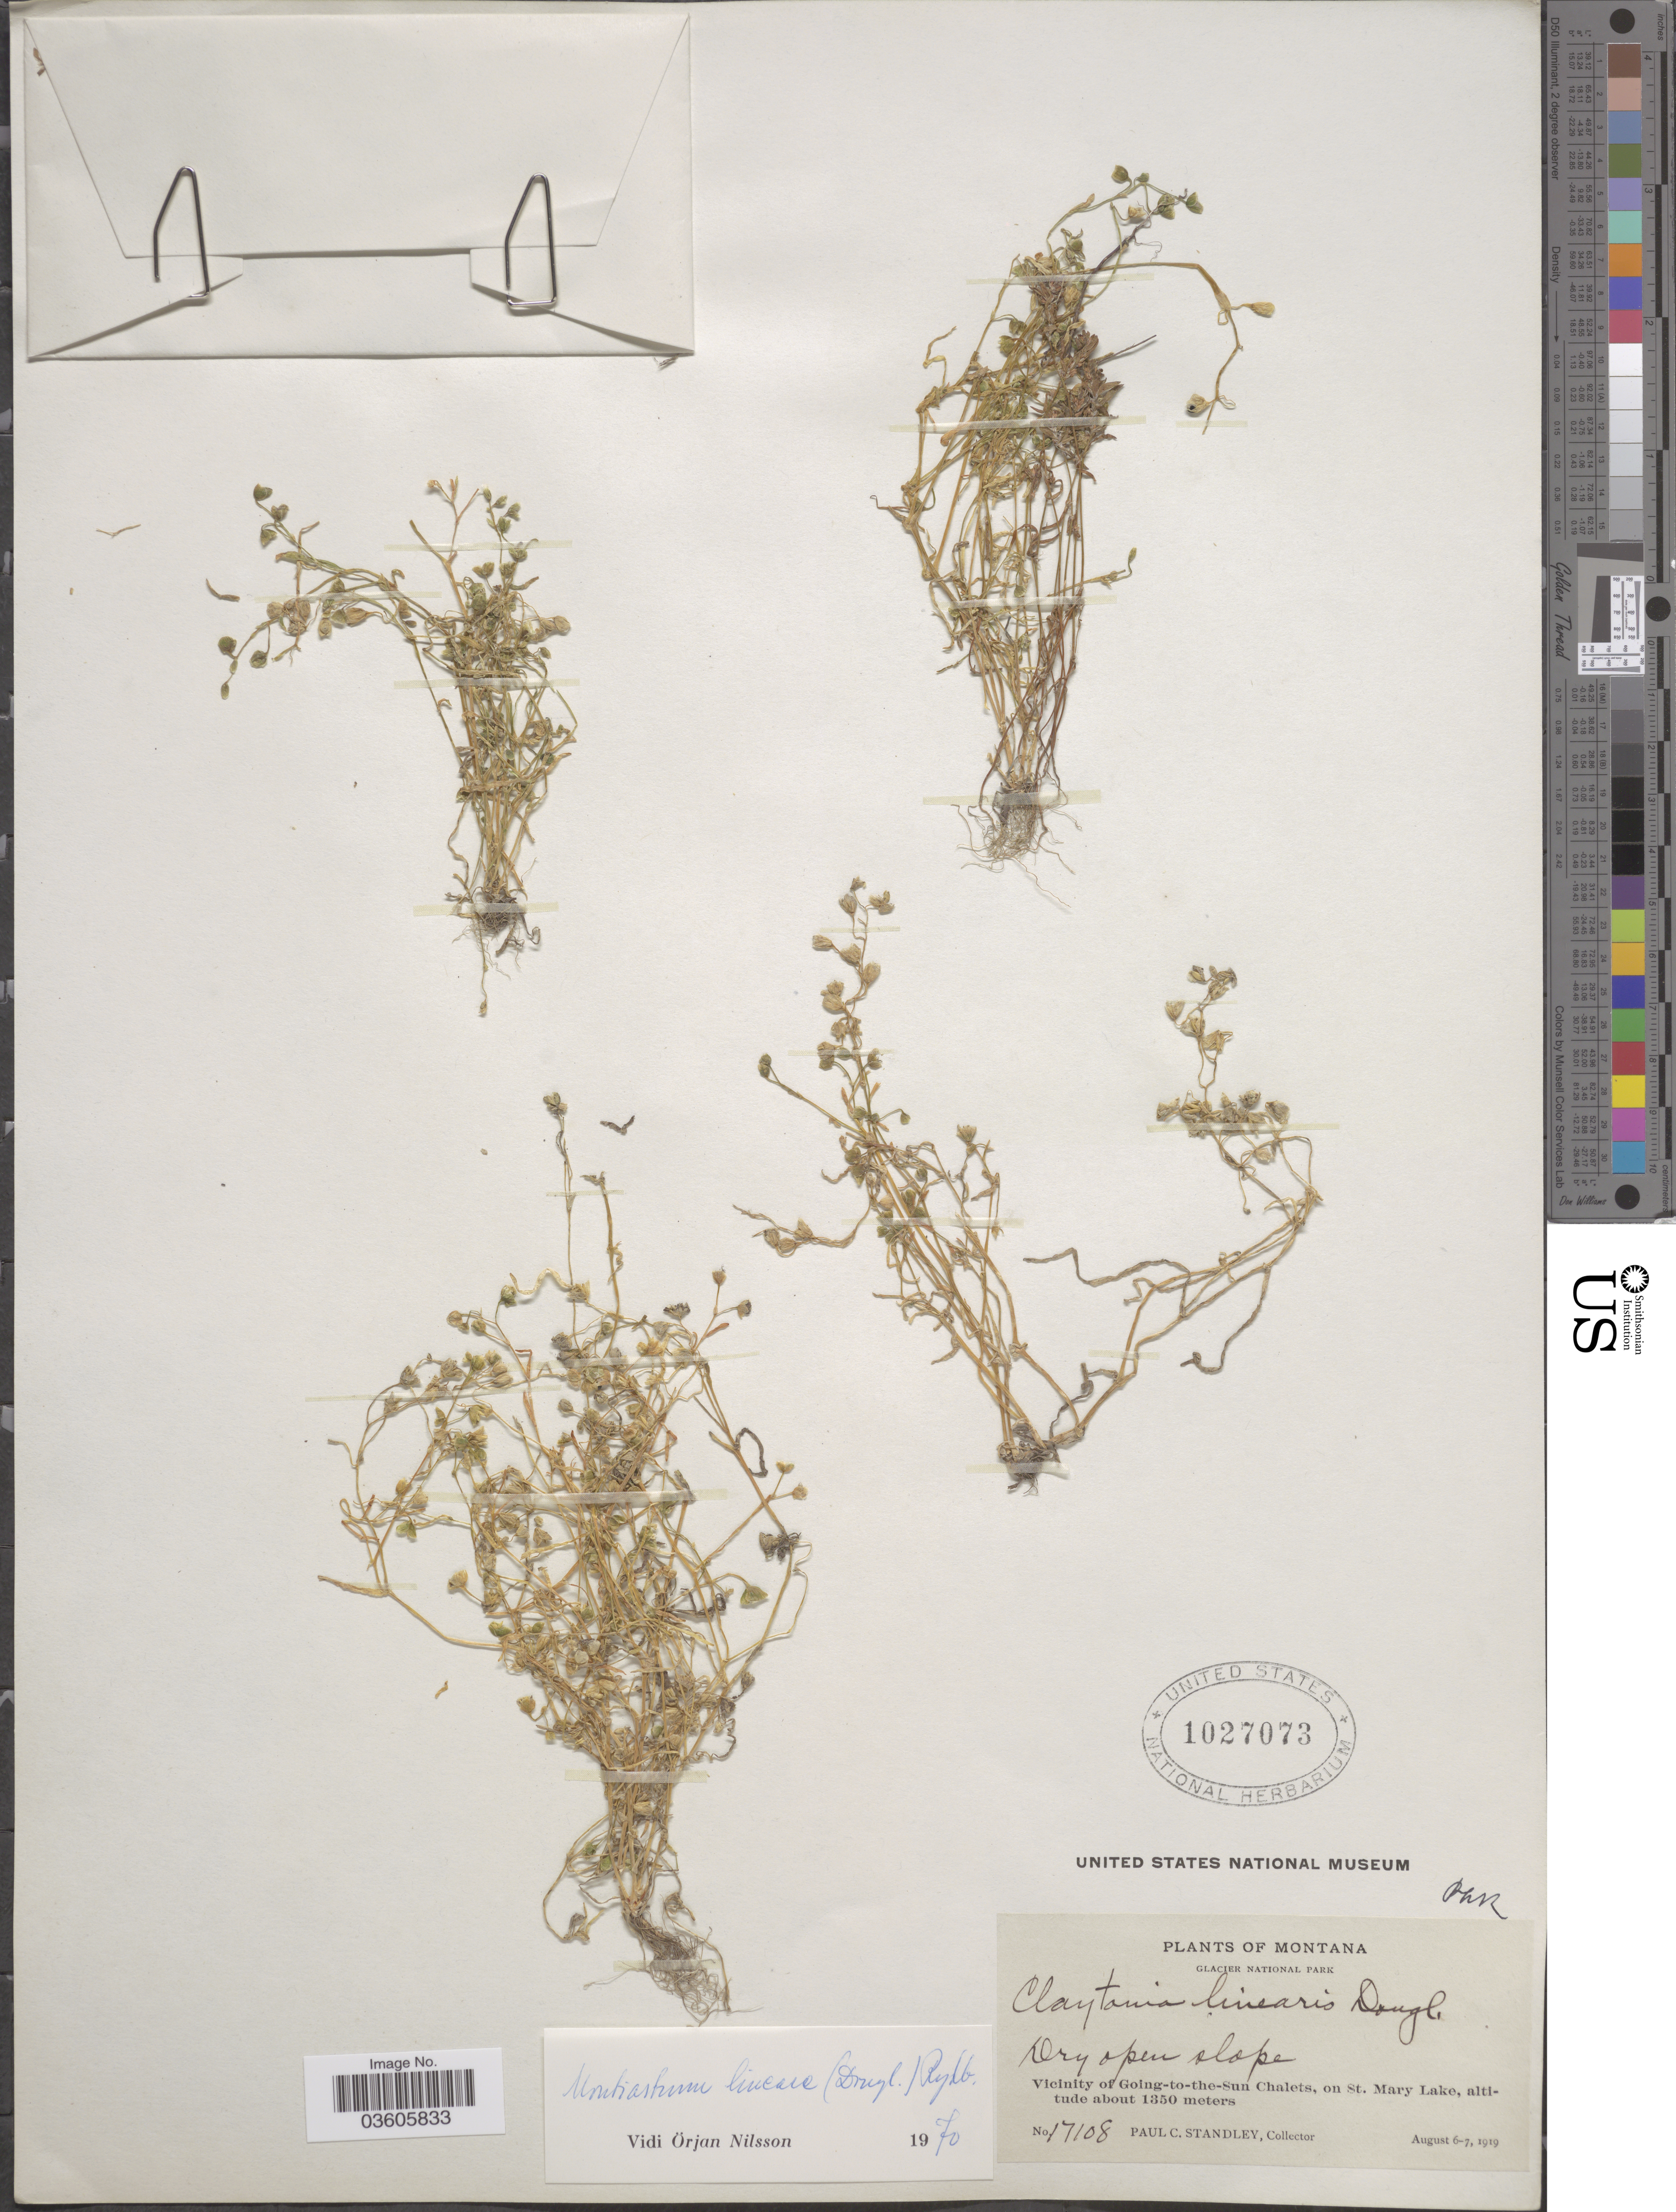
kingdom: Plantae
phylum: Tracheophyta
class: Magnoliopsida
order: Caryophyllales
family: Montiaceae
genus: Montia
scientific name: Montia linearis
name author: (Douglas) Greene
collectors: P. C. Standley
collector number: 17108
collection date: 1919-08-06/1919-08-07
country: United States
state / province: Montana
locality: Glacier National Park. Vicinity of Going-to-the-Sun Chalets, on St. Mary Lake.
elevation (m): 1350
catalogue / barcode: US 1027073